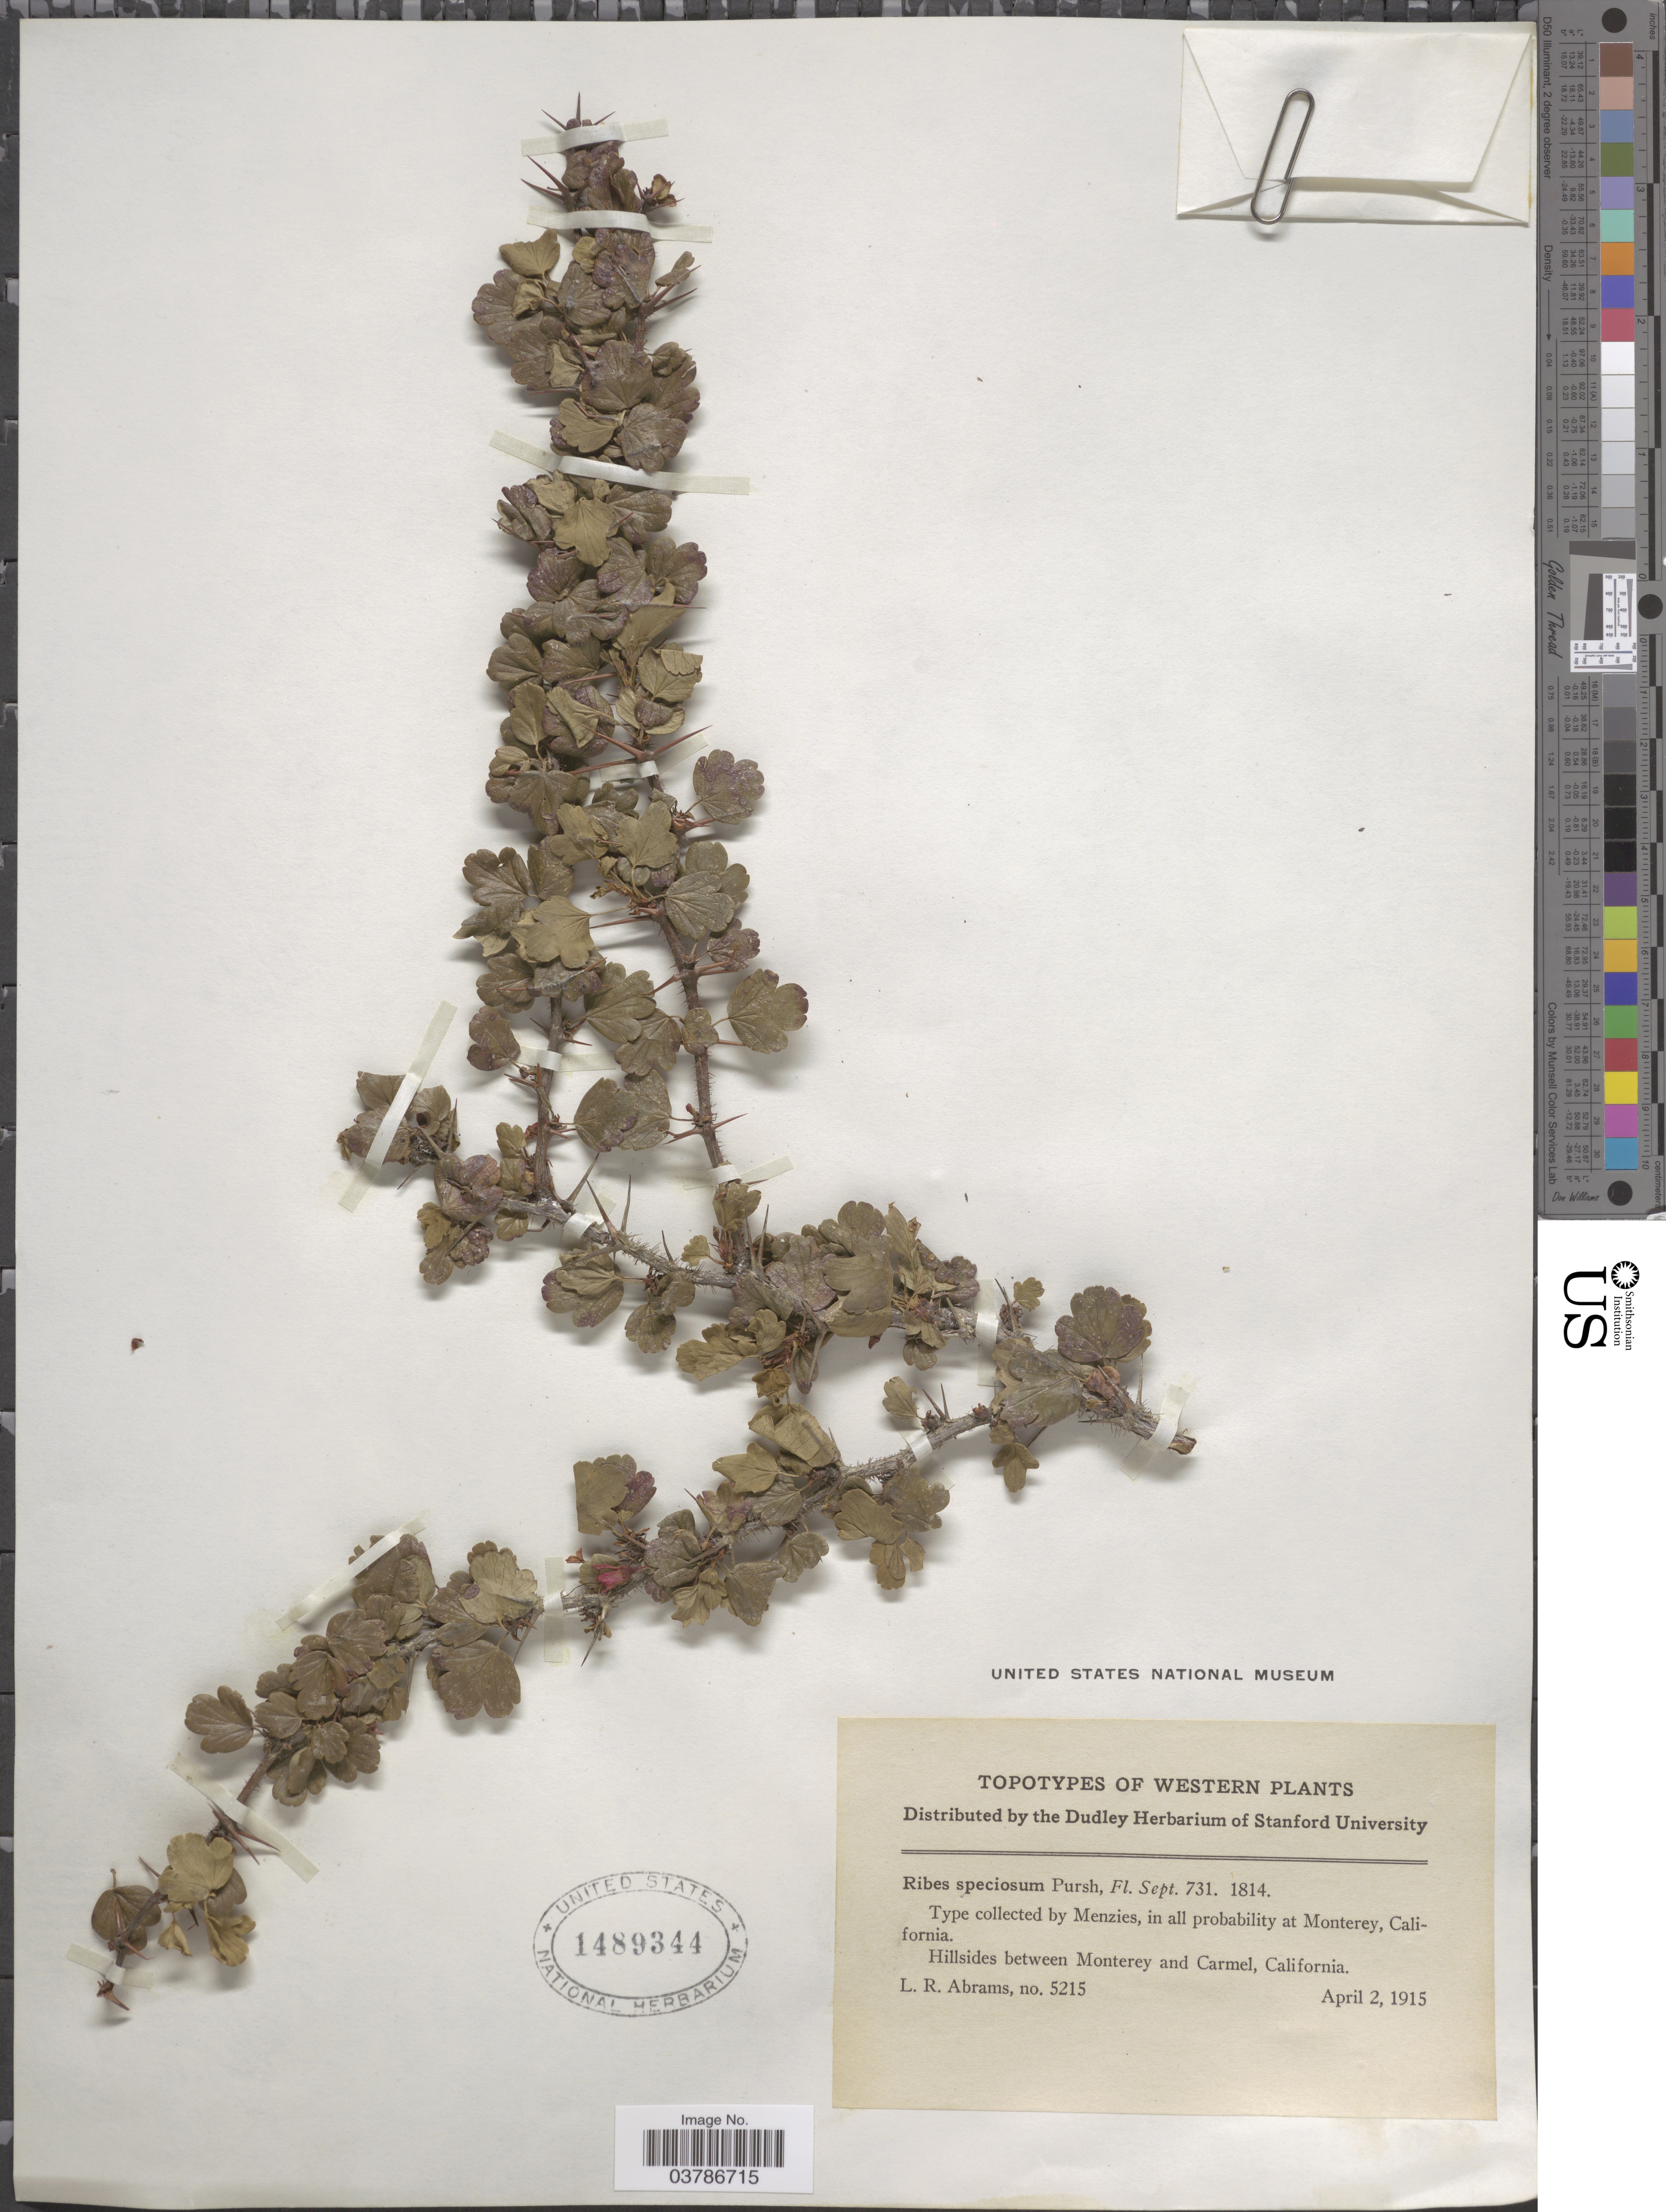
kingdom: Plantae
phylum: Tracheophyta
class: Magnoliopsida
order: Saxifragales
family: Grossulariaceae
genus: Ribes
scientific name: Ribes speciosum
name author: Pursh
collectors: L. Abrams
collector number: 5215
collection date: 1915-04-02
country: United States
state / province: California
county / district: Monterey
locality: Western. Hillsides between Monterey and Carmel.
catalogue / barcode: US 1489344